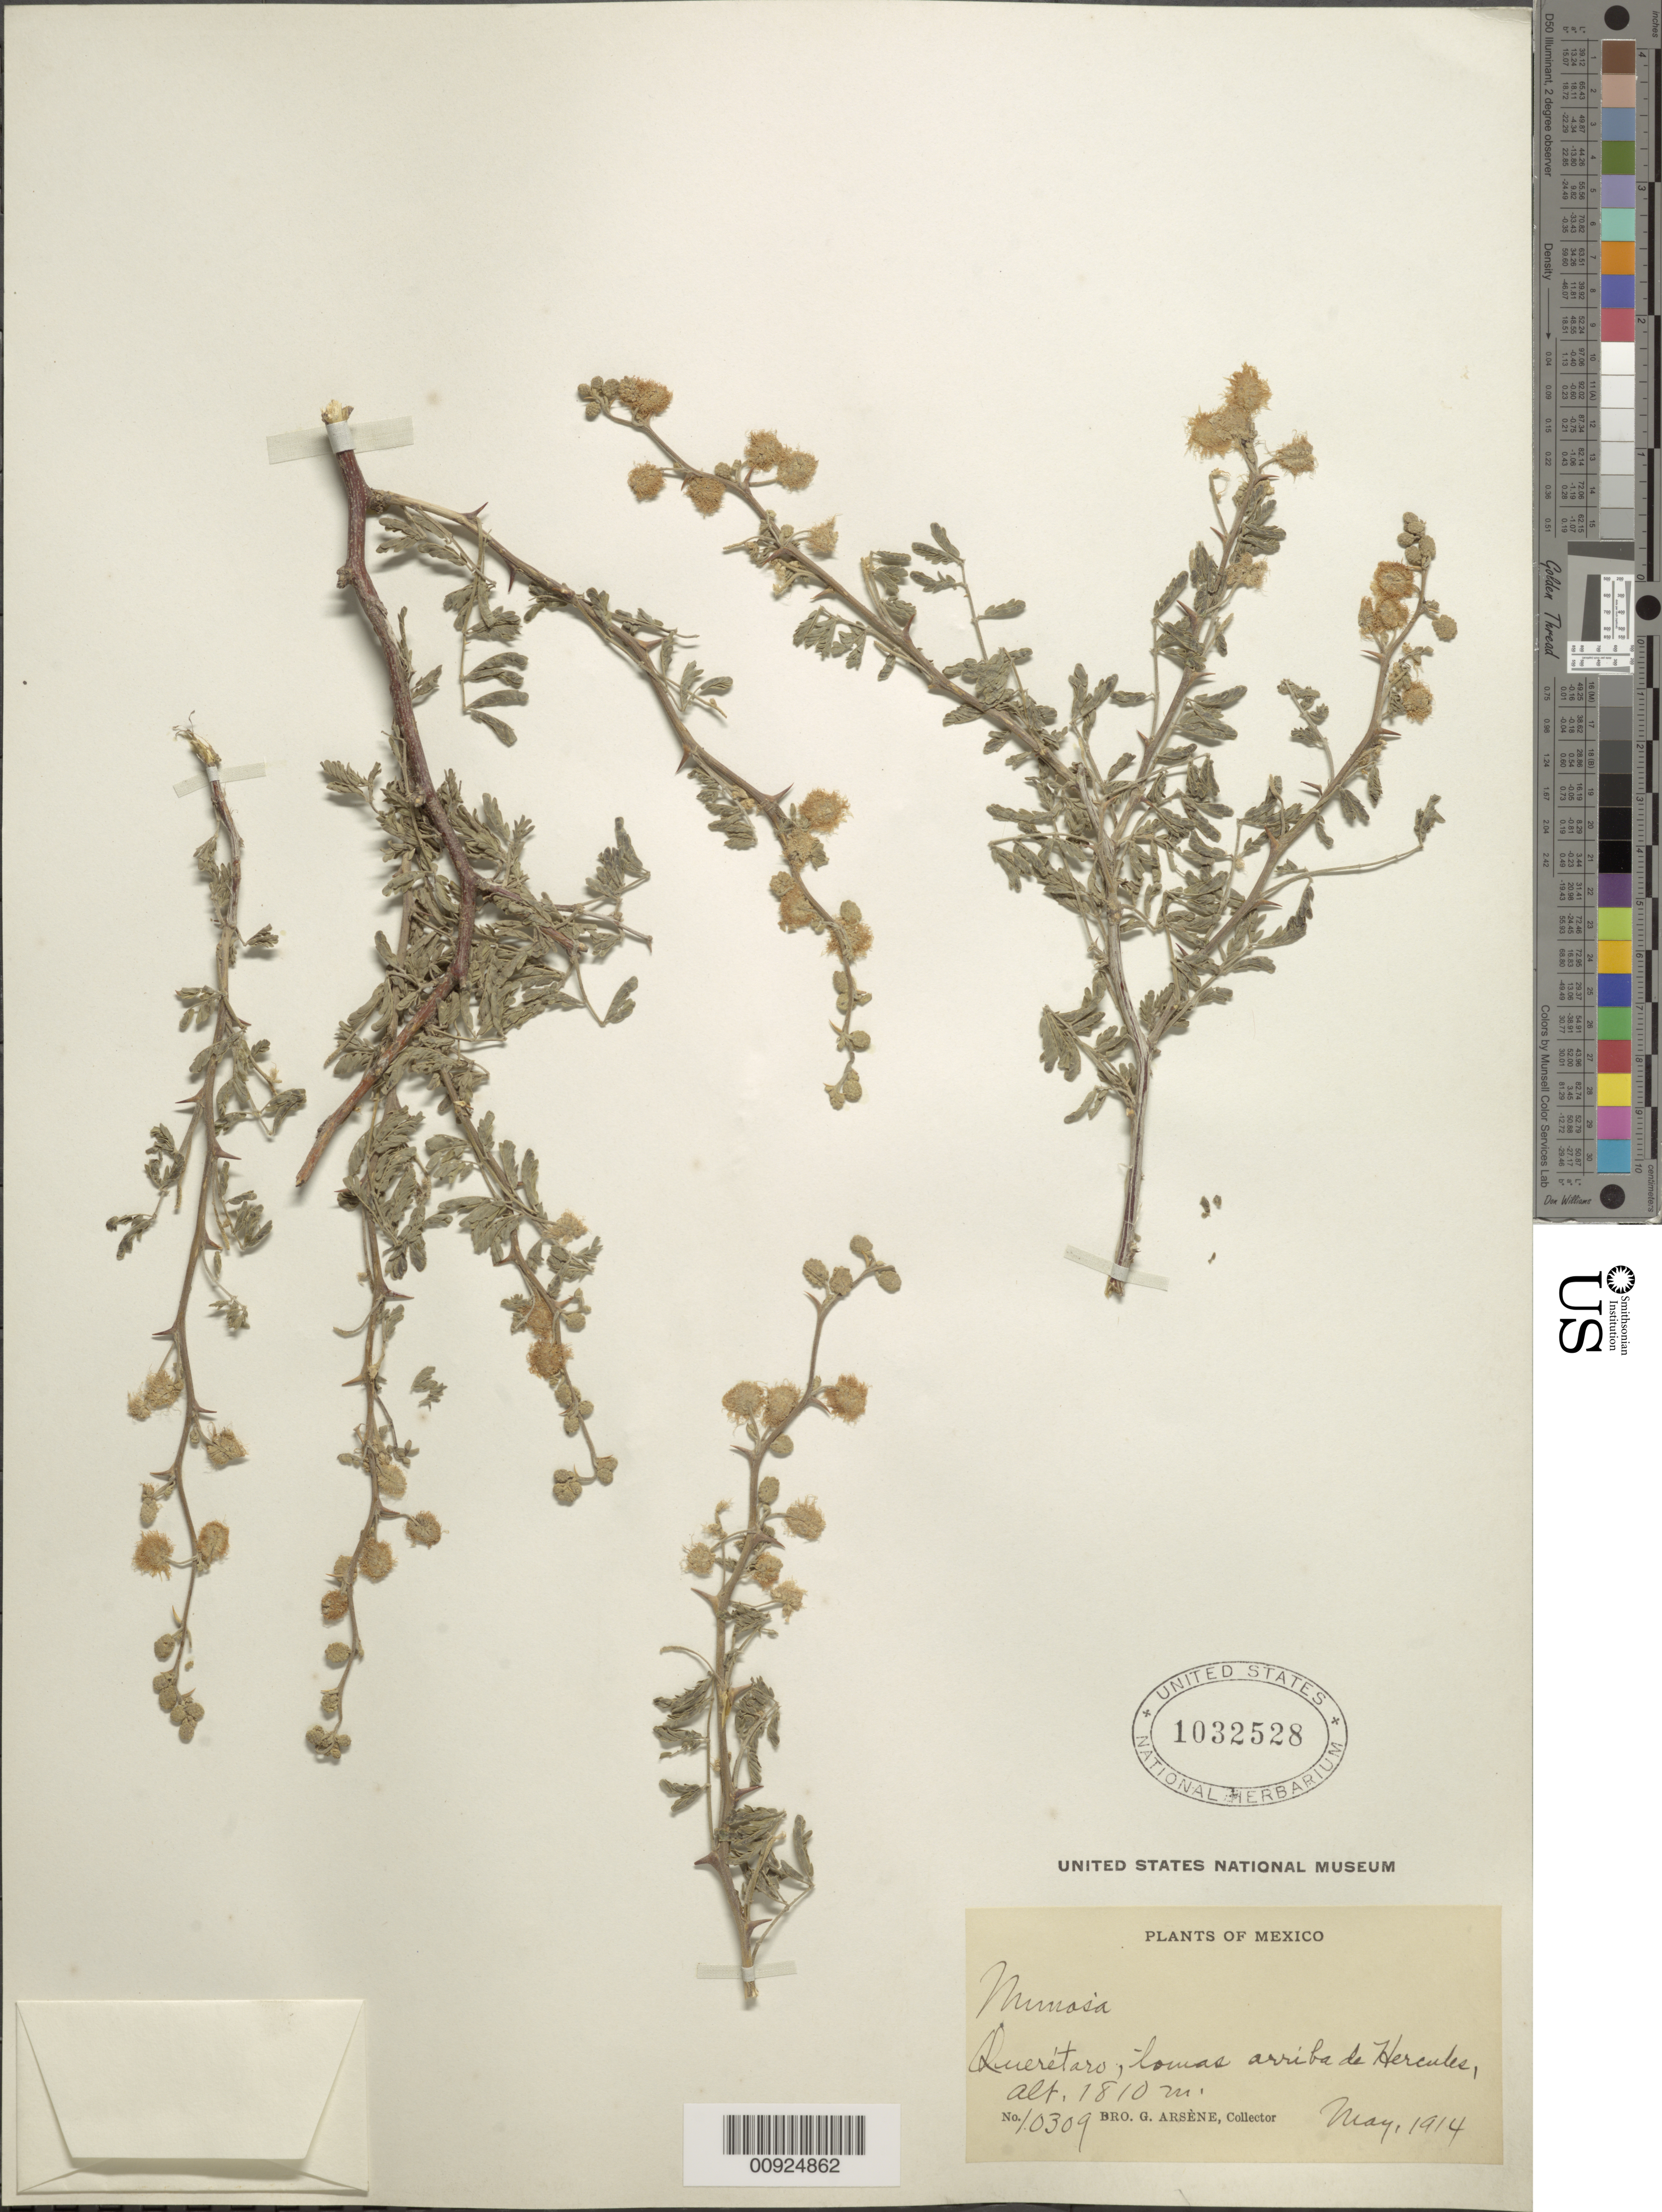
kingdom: Plantae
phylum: Tracheophyta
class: Magnoliopsida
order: Fabales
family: Fabaceae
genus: Mimosa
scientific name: Mimosa monancistra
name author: Benth.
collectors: Bro. G. Arsène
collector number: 10309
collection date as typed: May 1914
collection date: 1914-05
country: Mexico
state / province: Querétaro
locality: Querétaro, lomas arriba de Hercules.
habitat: Lomas.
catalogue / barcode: US 1032528